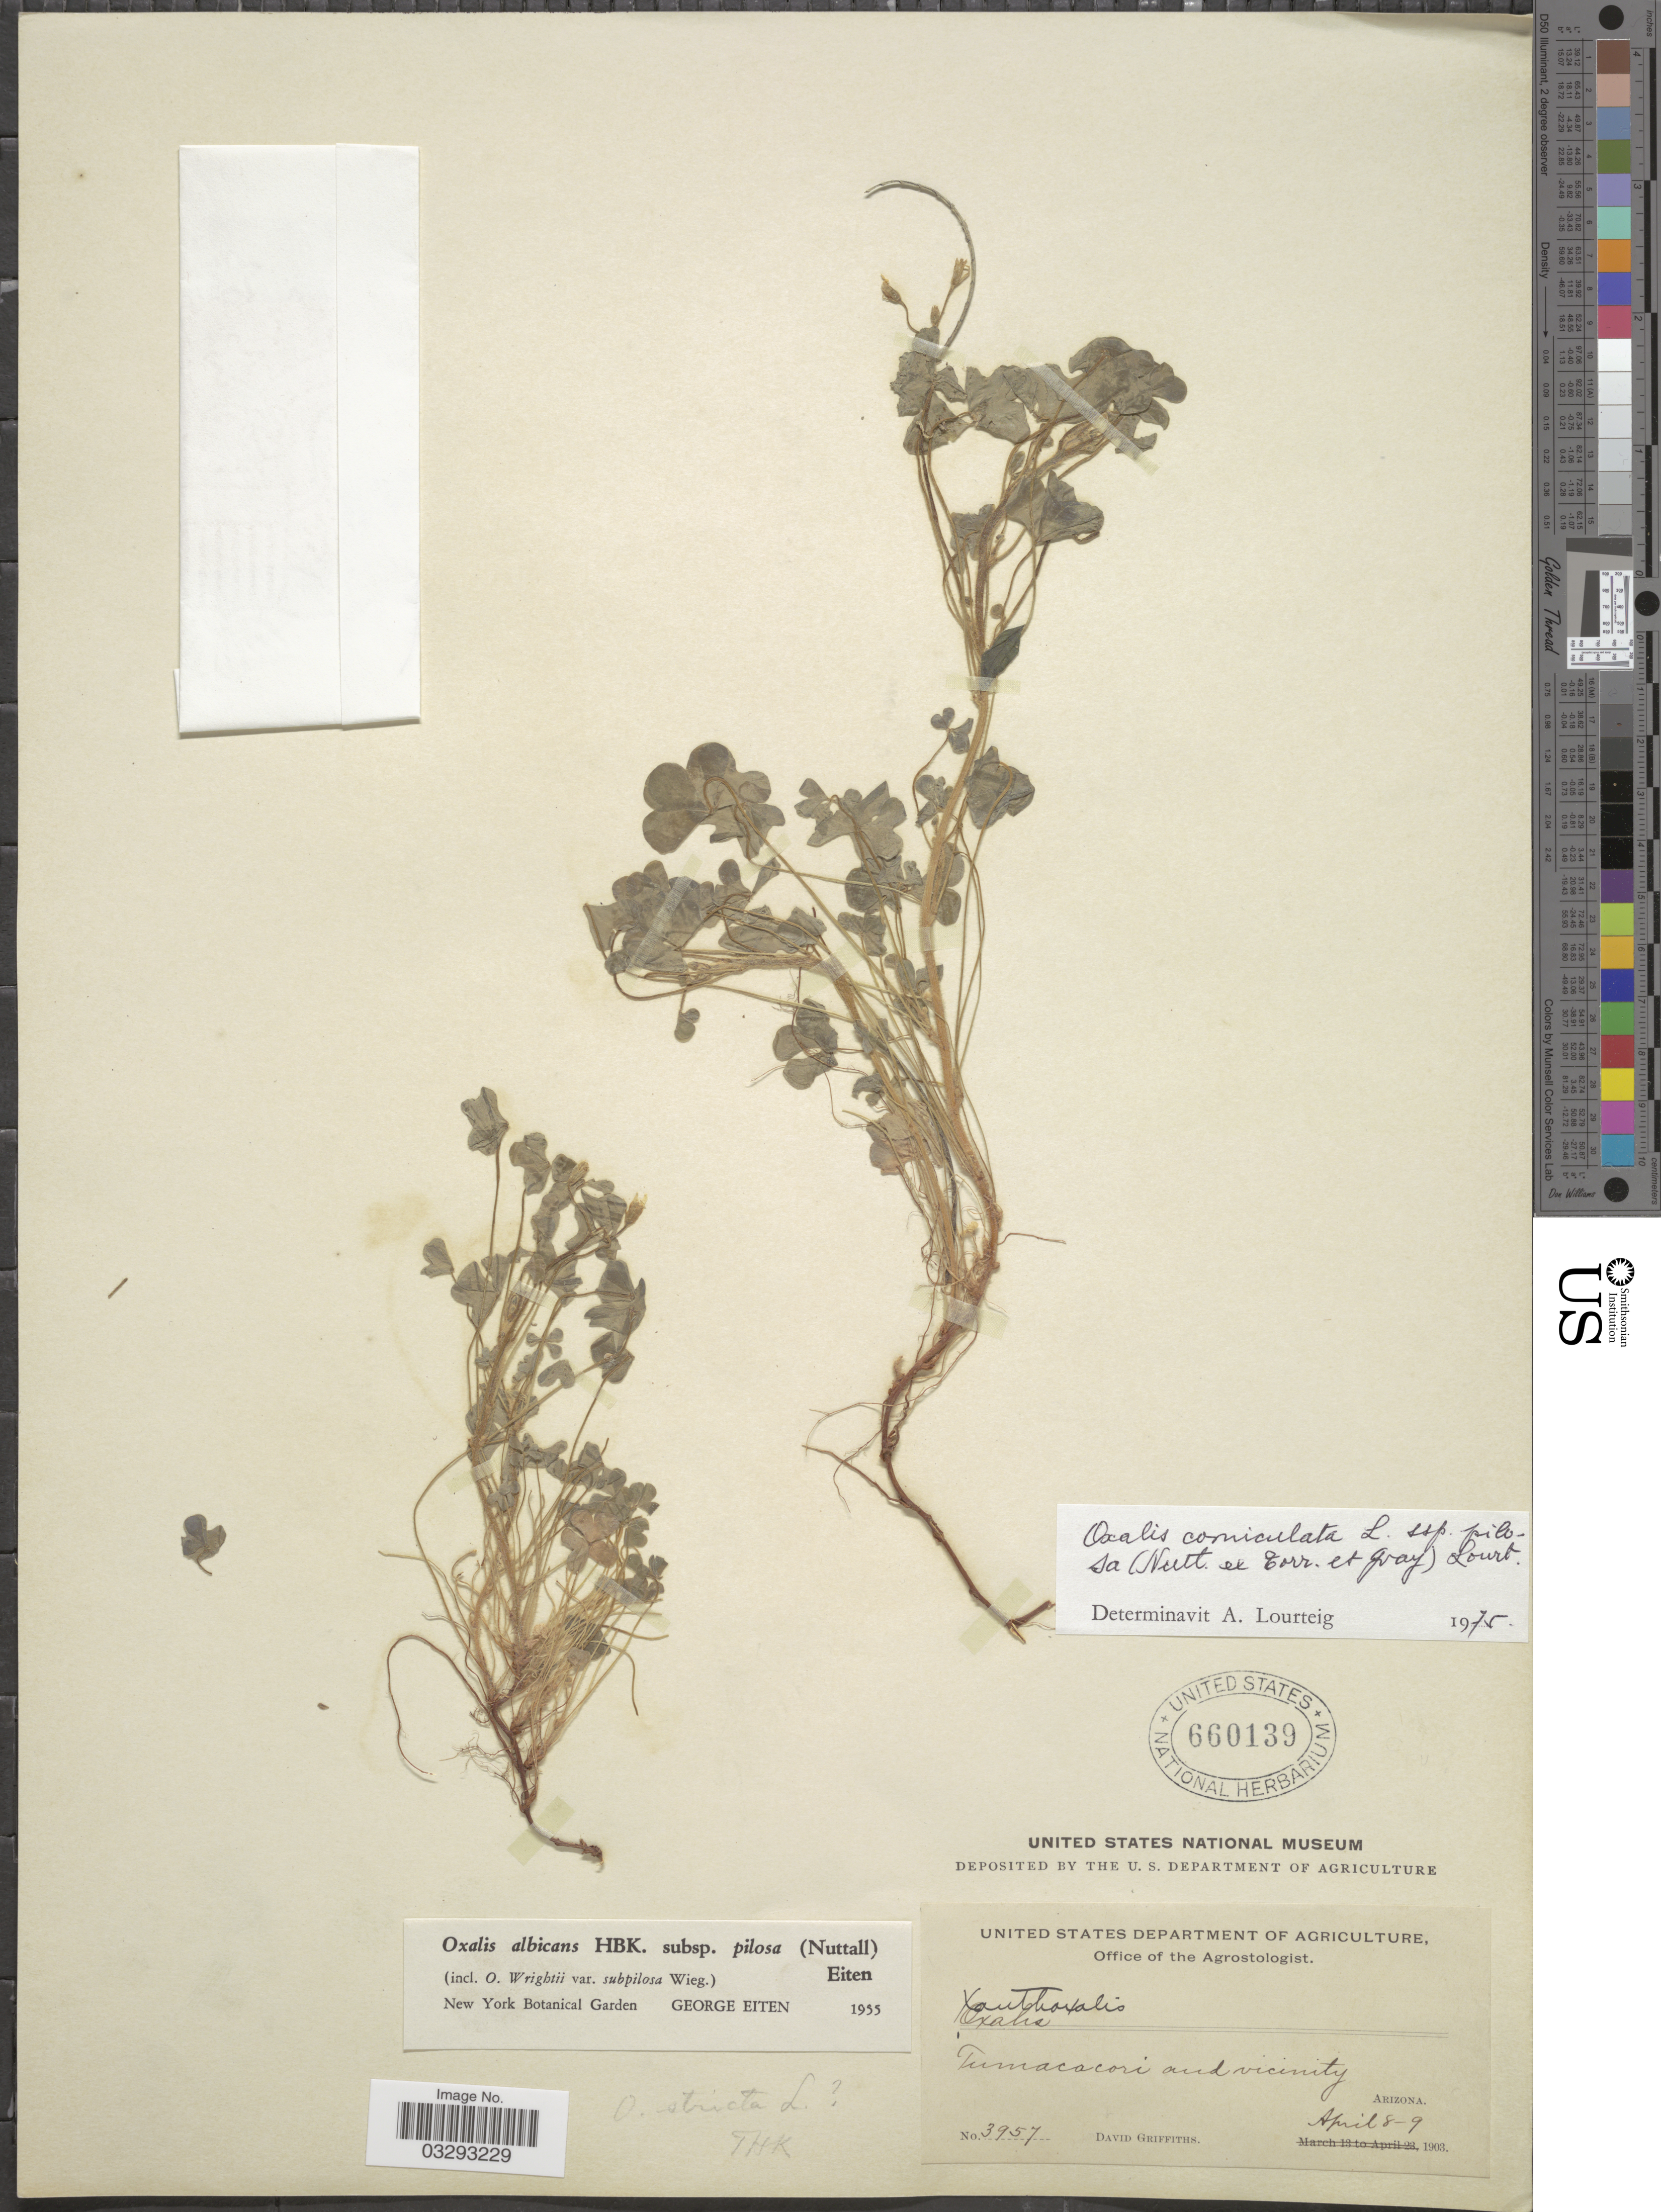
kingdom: Plantae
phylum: Tracheophyta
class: Magnoliopsida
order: Oxalidales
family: Oxalidaceae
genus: Oxalis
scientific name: Oxalis corniculata subsp. pilosa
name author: (Nutt.) Lourteig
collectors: D. Griffiths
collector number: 3957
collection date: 1903-04-08/1903-04-09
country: United States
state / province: Arizona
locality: Tumacacori and vicinity.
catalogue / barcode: US 660139